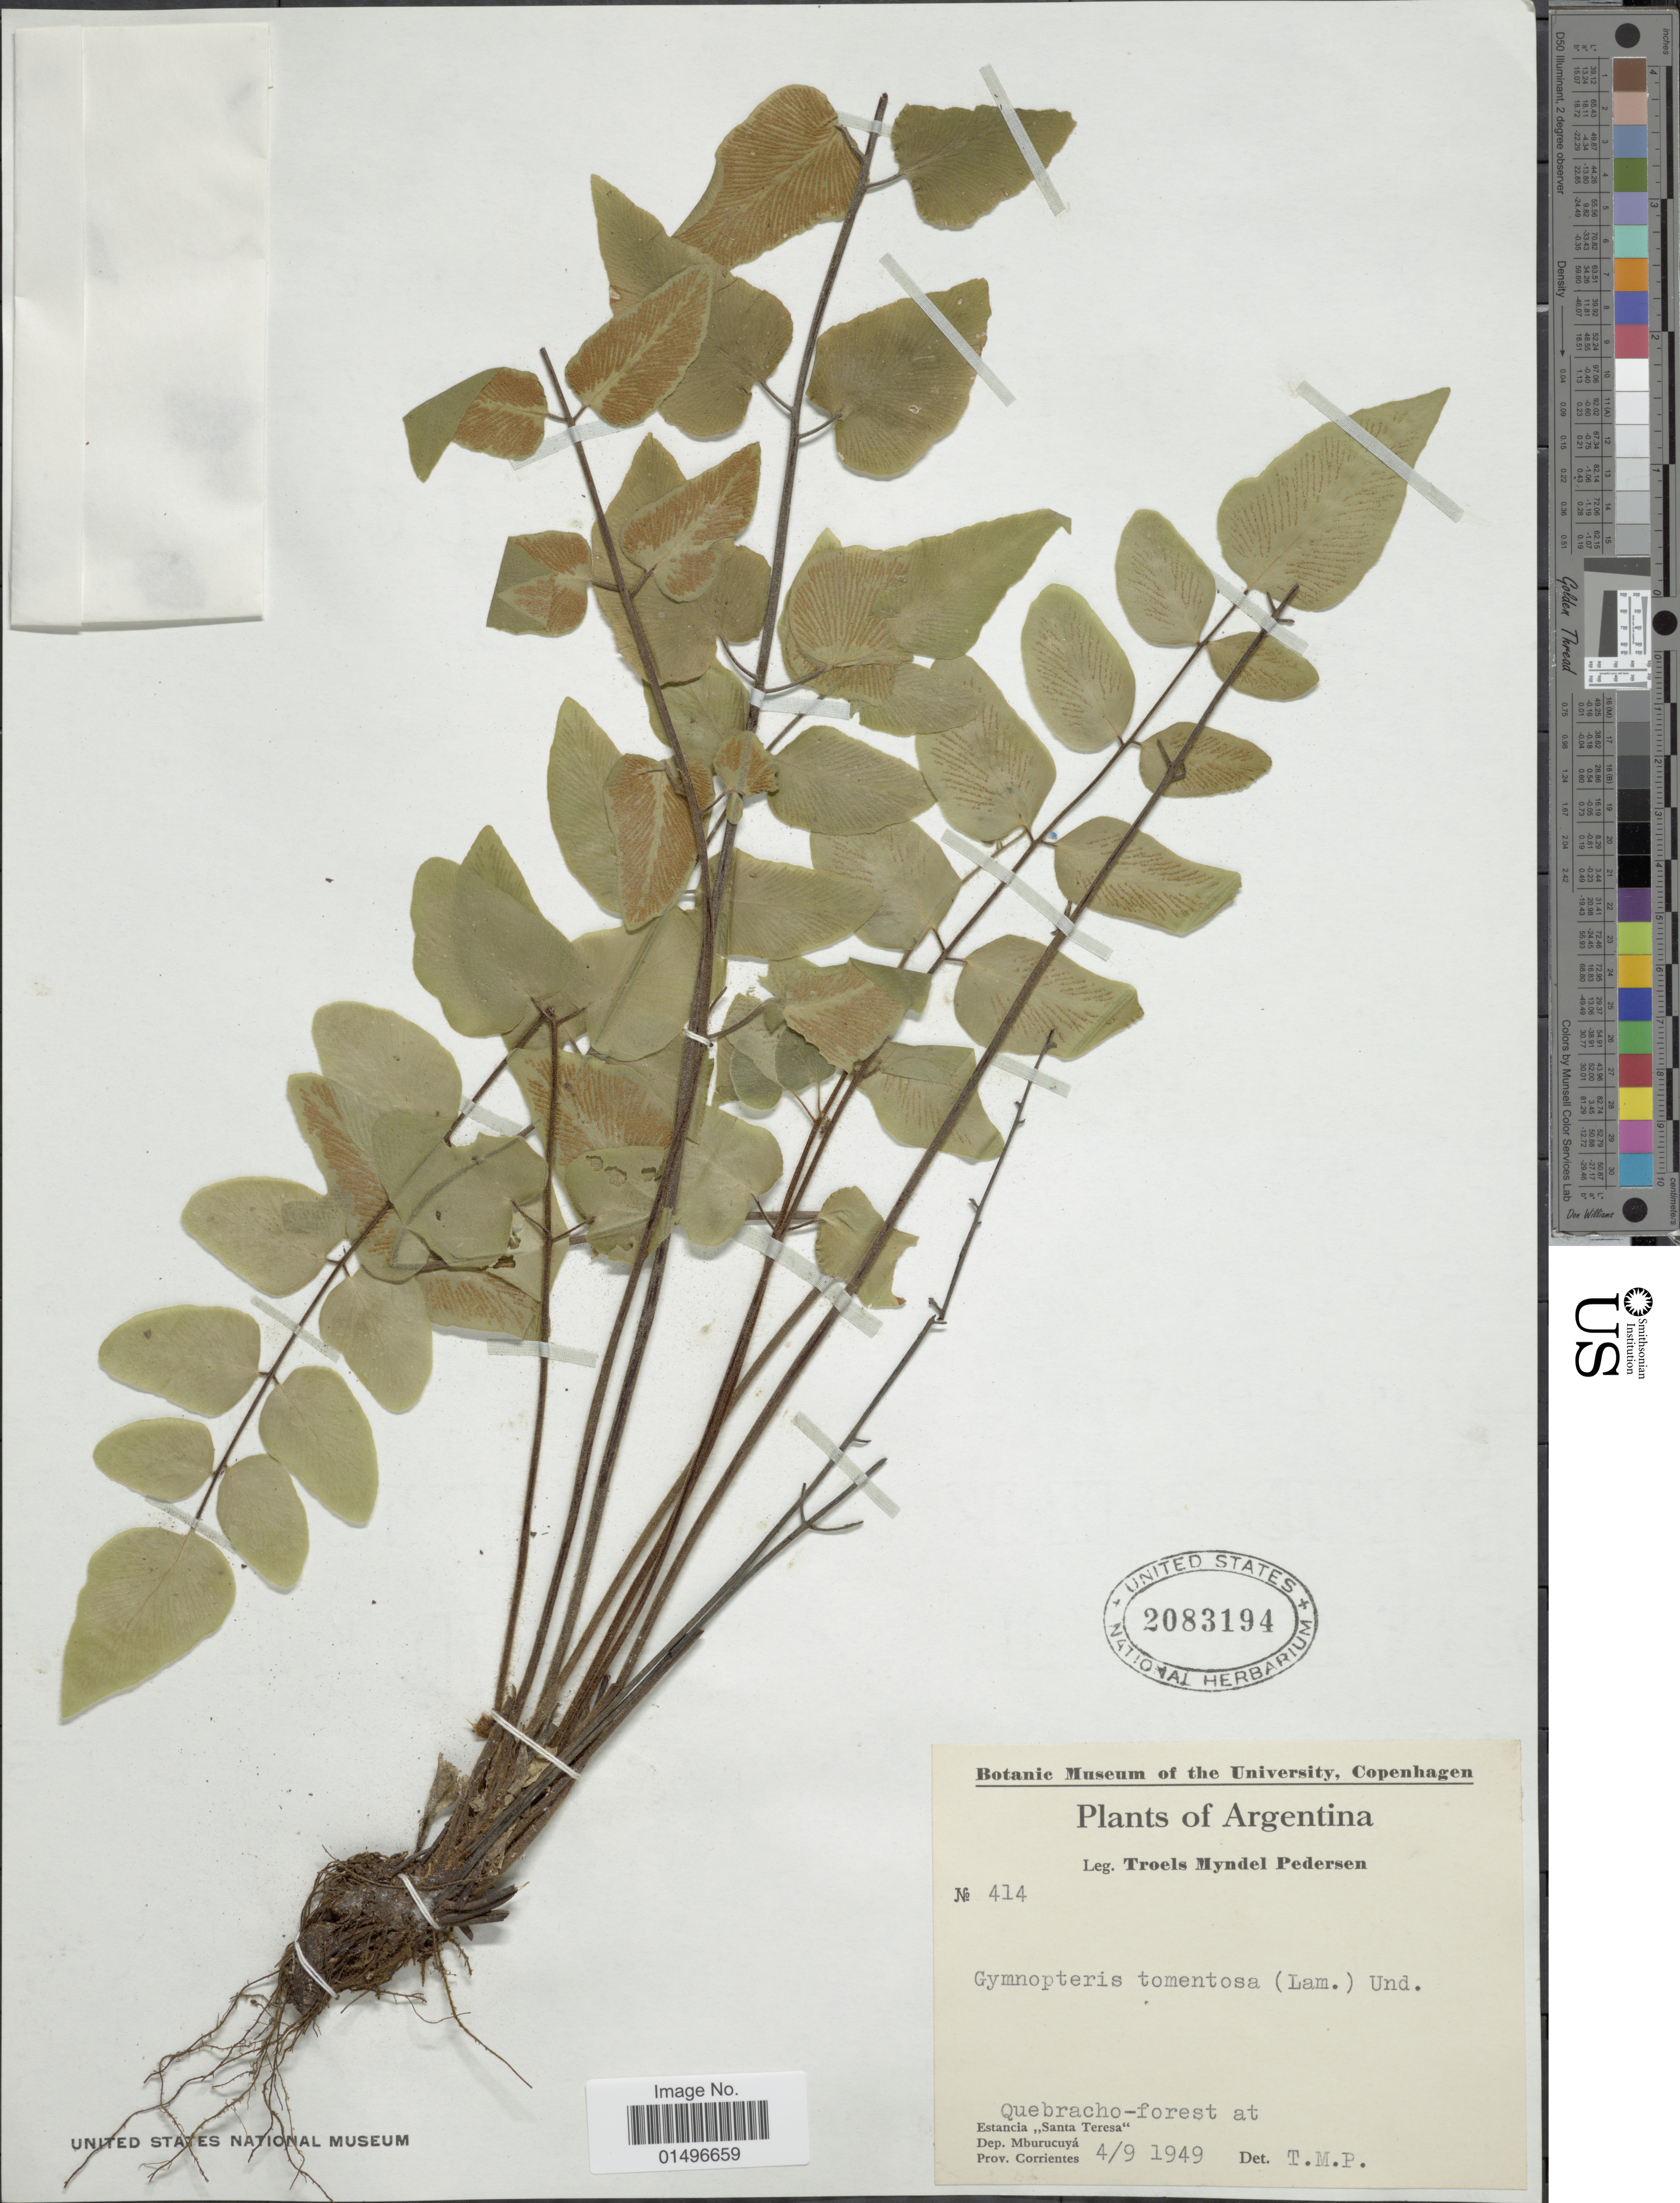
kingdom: Plantae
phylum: Tracheophyta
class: Polypodiopsida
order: Polypodiales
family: Pteridaceae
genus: Hemionitis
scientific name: Hemionitis tomentosa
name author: (Lam.) Raddi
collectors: T. Pederson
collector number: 414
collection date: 1949-09-04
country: Argentina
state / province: Corrientes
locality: Argentina, Estancia "Santa Teresa". Dep. Mburucuya.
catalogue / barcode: US 2083194